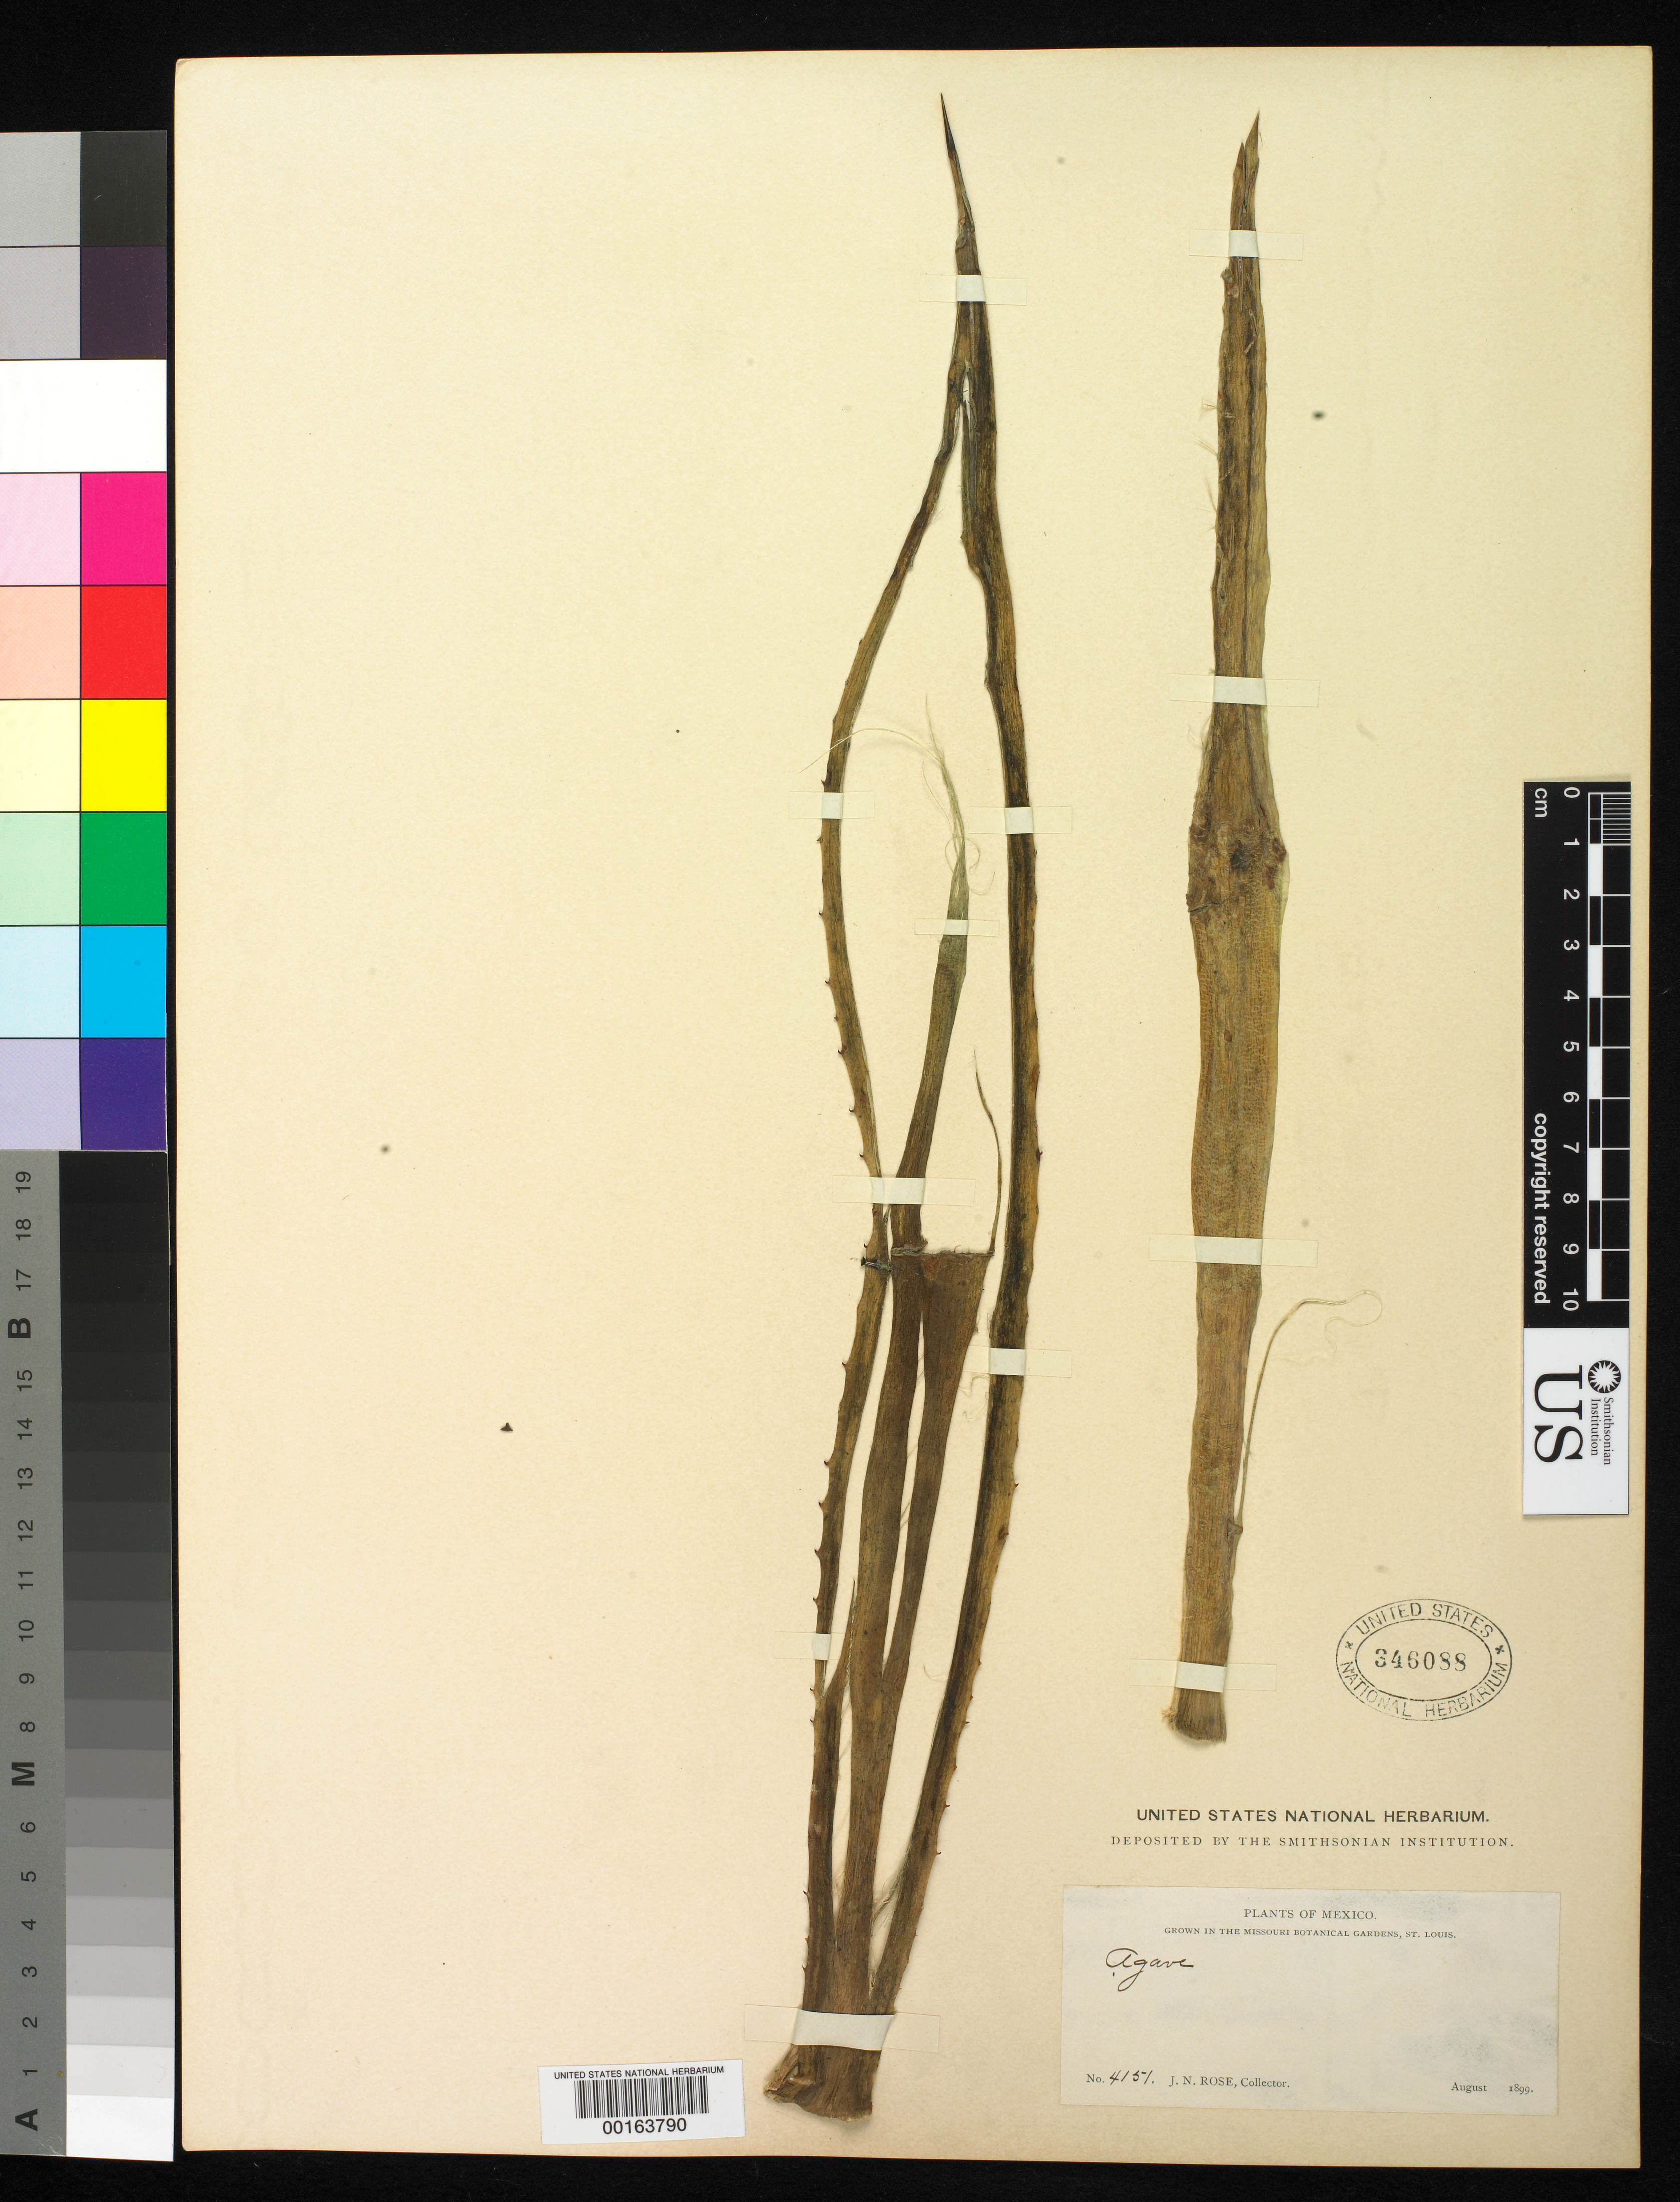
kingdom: Plantae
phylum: Tracheophyta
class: Liliopsida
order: Asparagales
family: Asparagaceae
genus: Agave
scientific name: Agave sp.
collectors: J. N. Rose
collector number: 4151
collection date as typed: Aug 1899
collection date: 1899-08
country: Mexico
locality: E of Monserrat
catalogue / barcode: US 346088